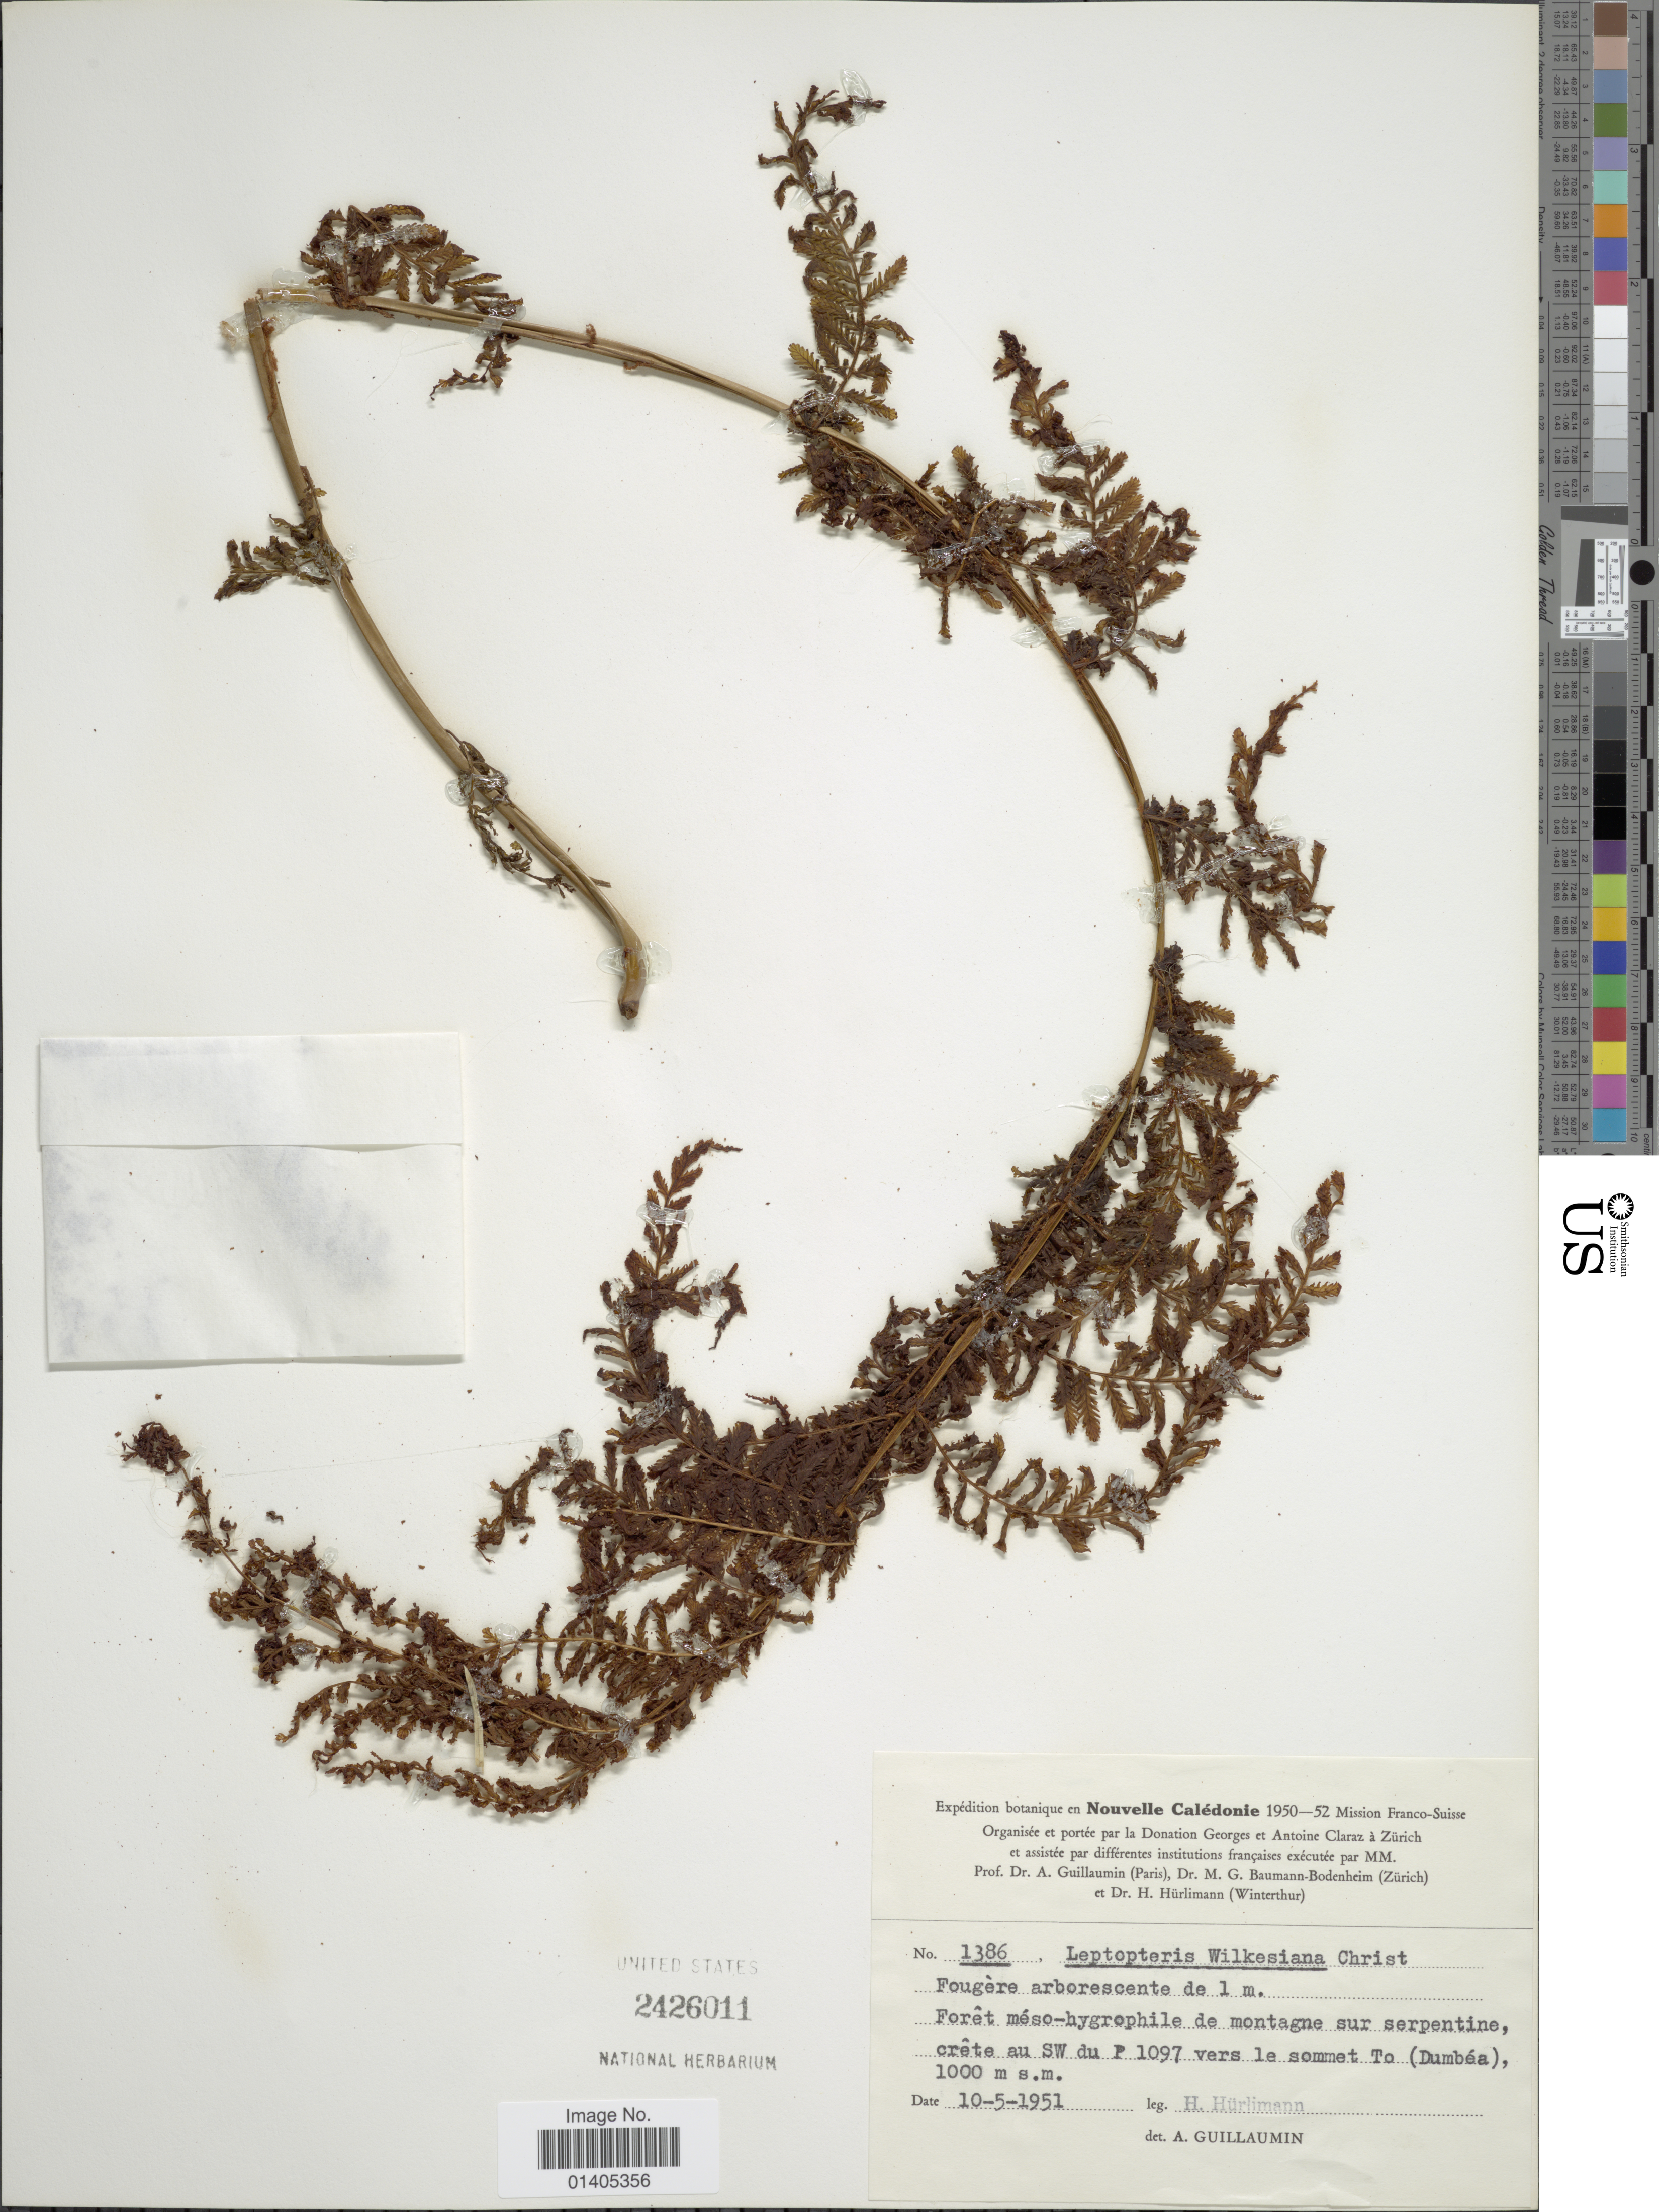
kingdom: Plantae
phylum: Tracheophyta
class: Polypodiopsida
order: Osmundales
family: Osmundaceae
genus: Leptopteris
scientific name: Leptopteris wilkesiana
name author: (Brack.) Christ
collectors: H. Hürlimann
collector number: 1386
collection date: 1951-05-10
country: New Caledonia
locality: Crete au SW du P1097 vers le sommet To (Dumbea)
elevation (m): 1000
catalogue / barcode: US 2426011